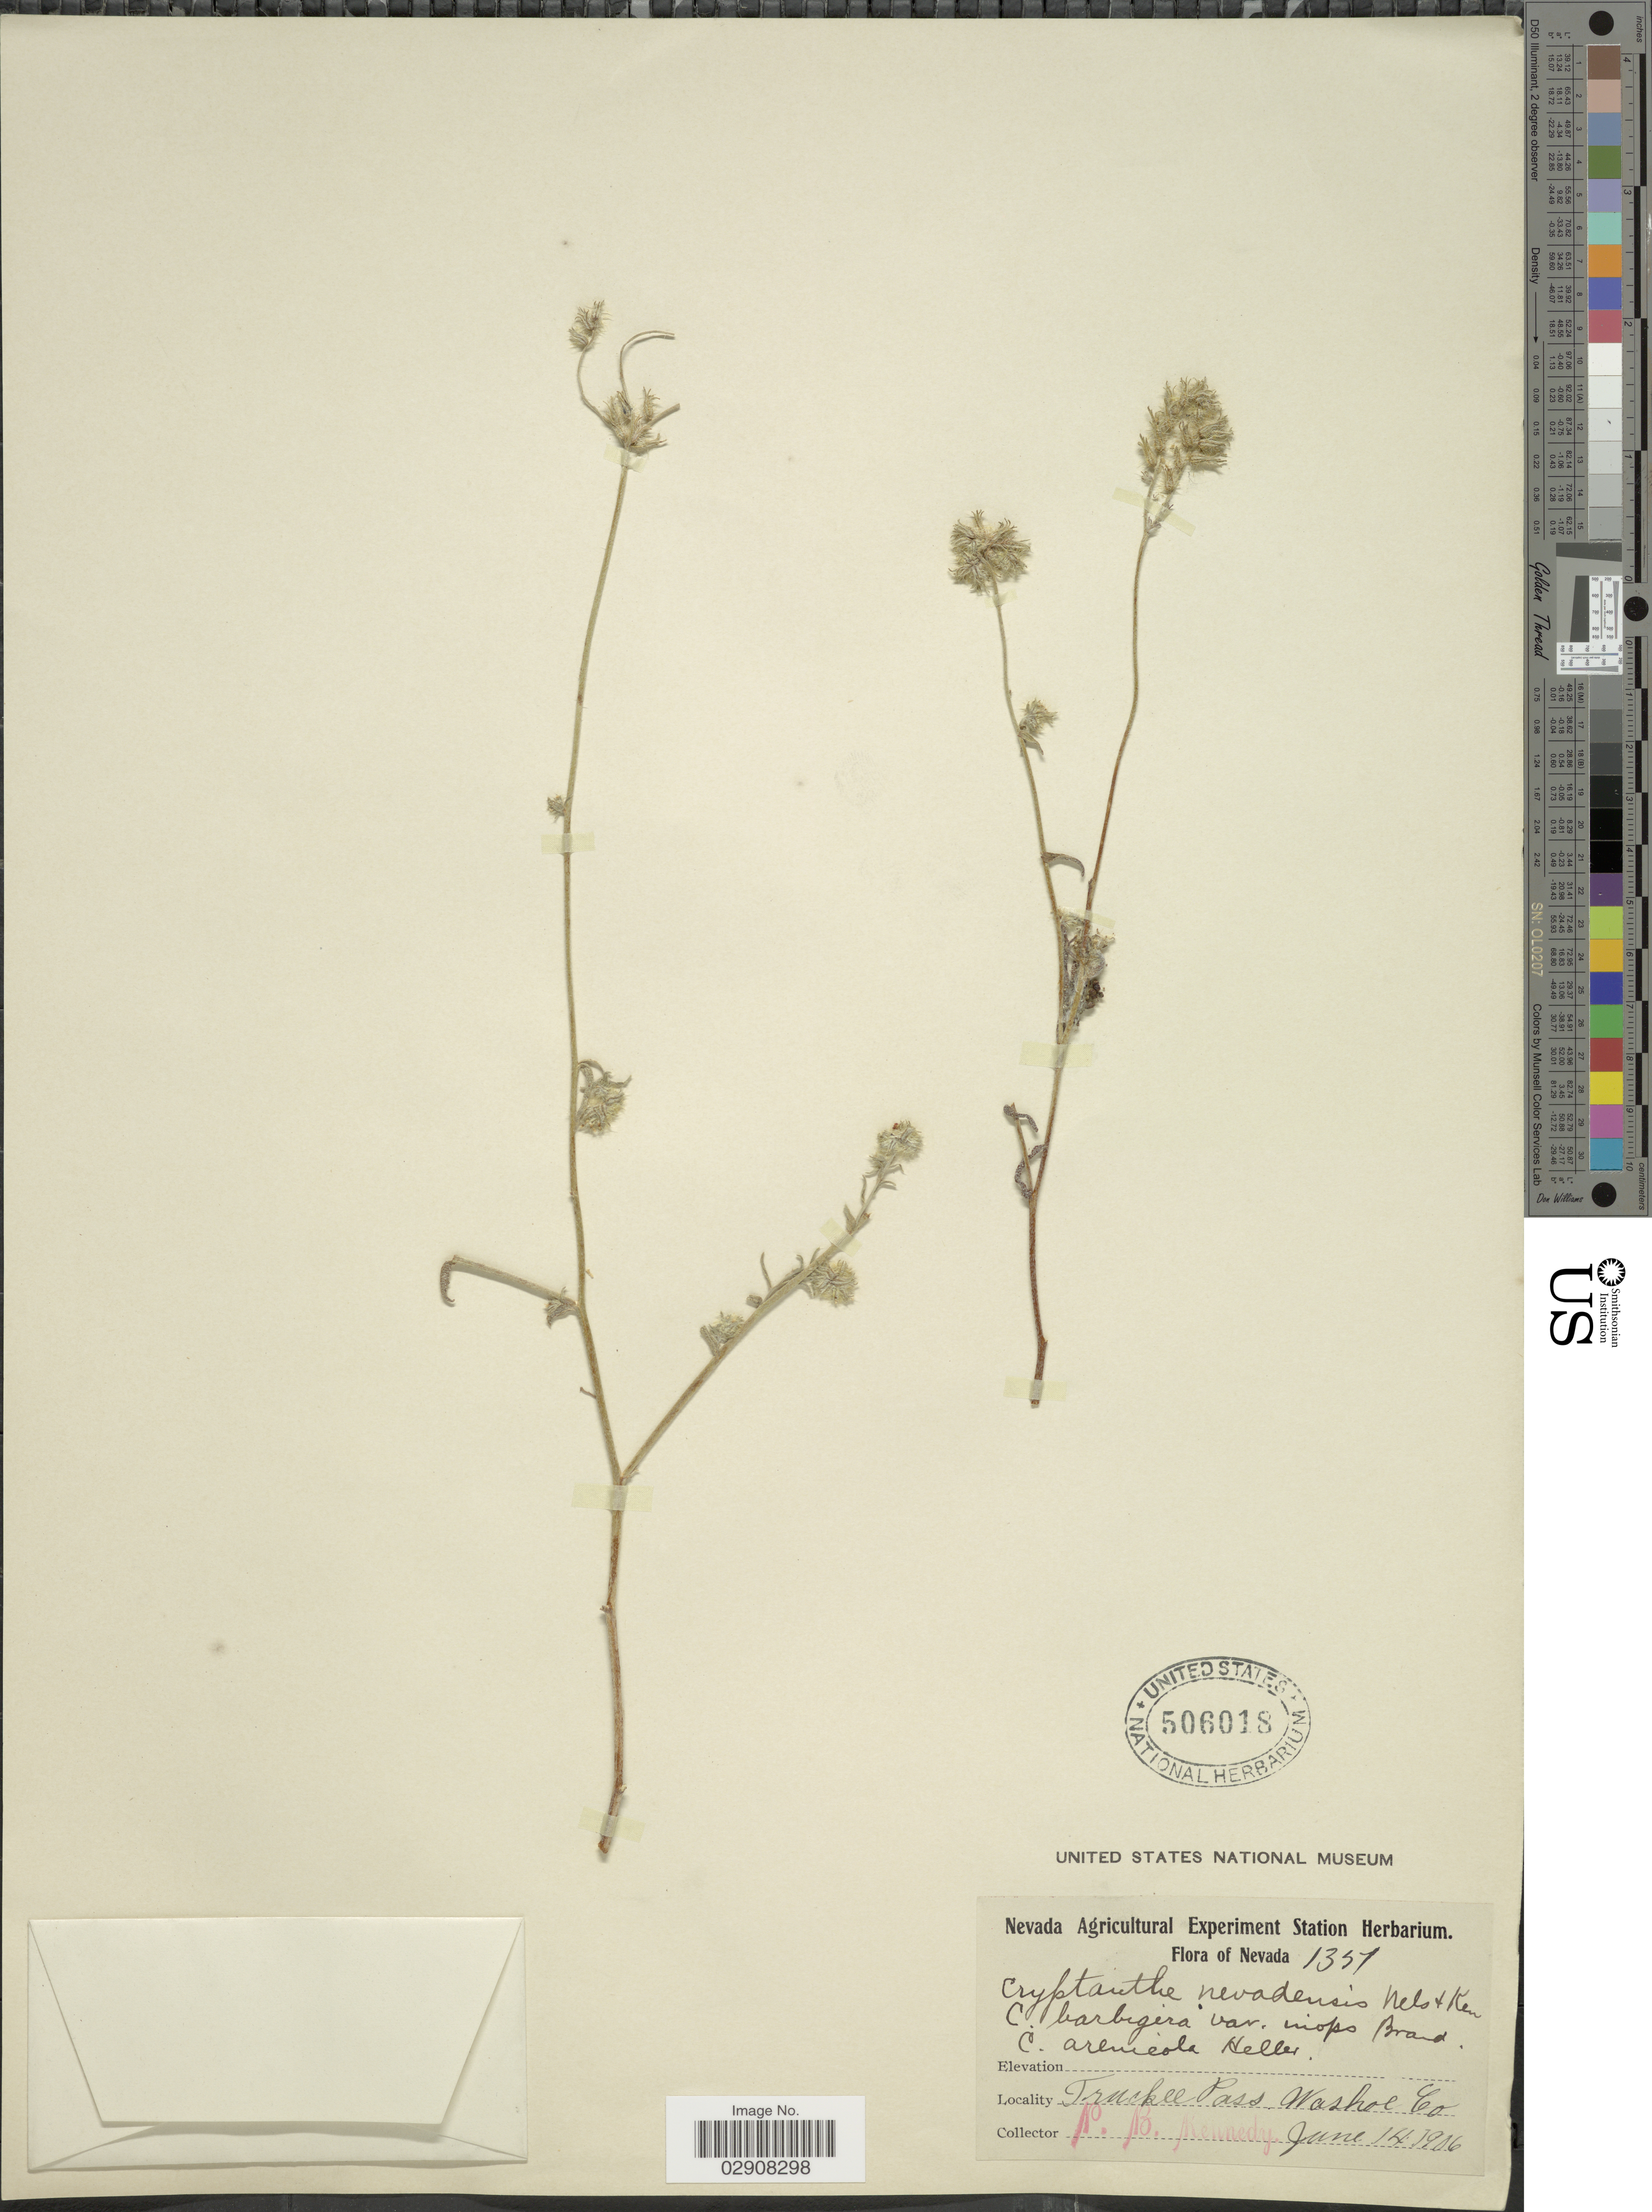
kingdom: Plantae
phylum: Tracheophyta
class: Magnoliopsida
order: Boraginales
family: Boraginaceae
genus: Cryptantha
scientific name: Cryptantha nevadensis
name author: A. Nelson & P.B. Kenn.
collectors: N. Kennedy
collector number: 1351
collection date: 1906-06-14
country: United States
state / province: Nevada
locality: Truckee Pass, Washoe Co.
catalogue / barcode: US 506018